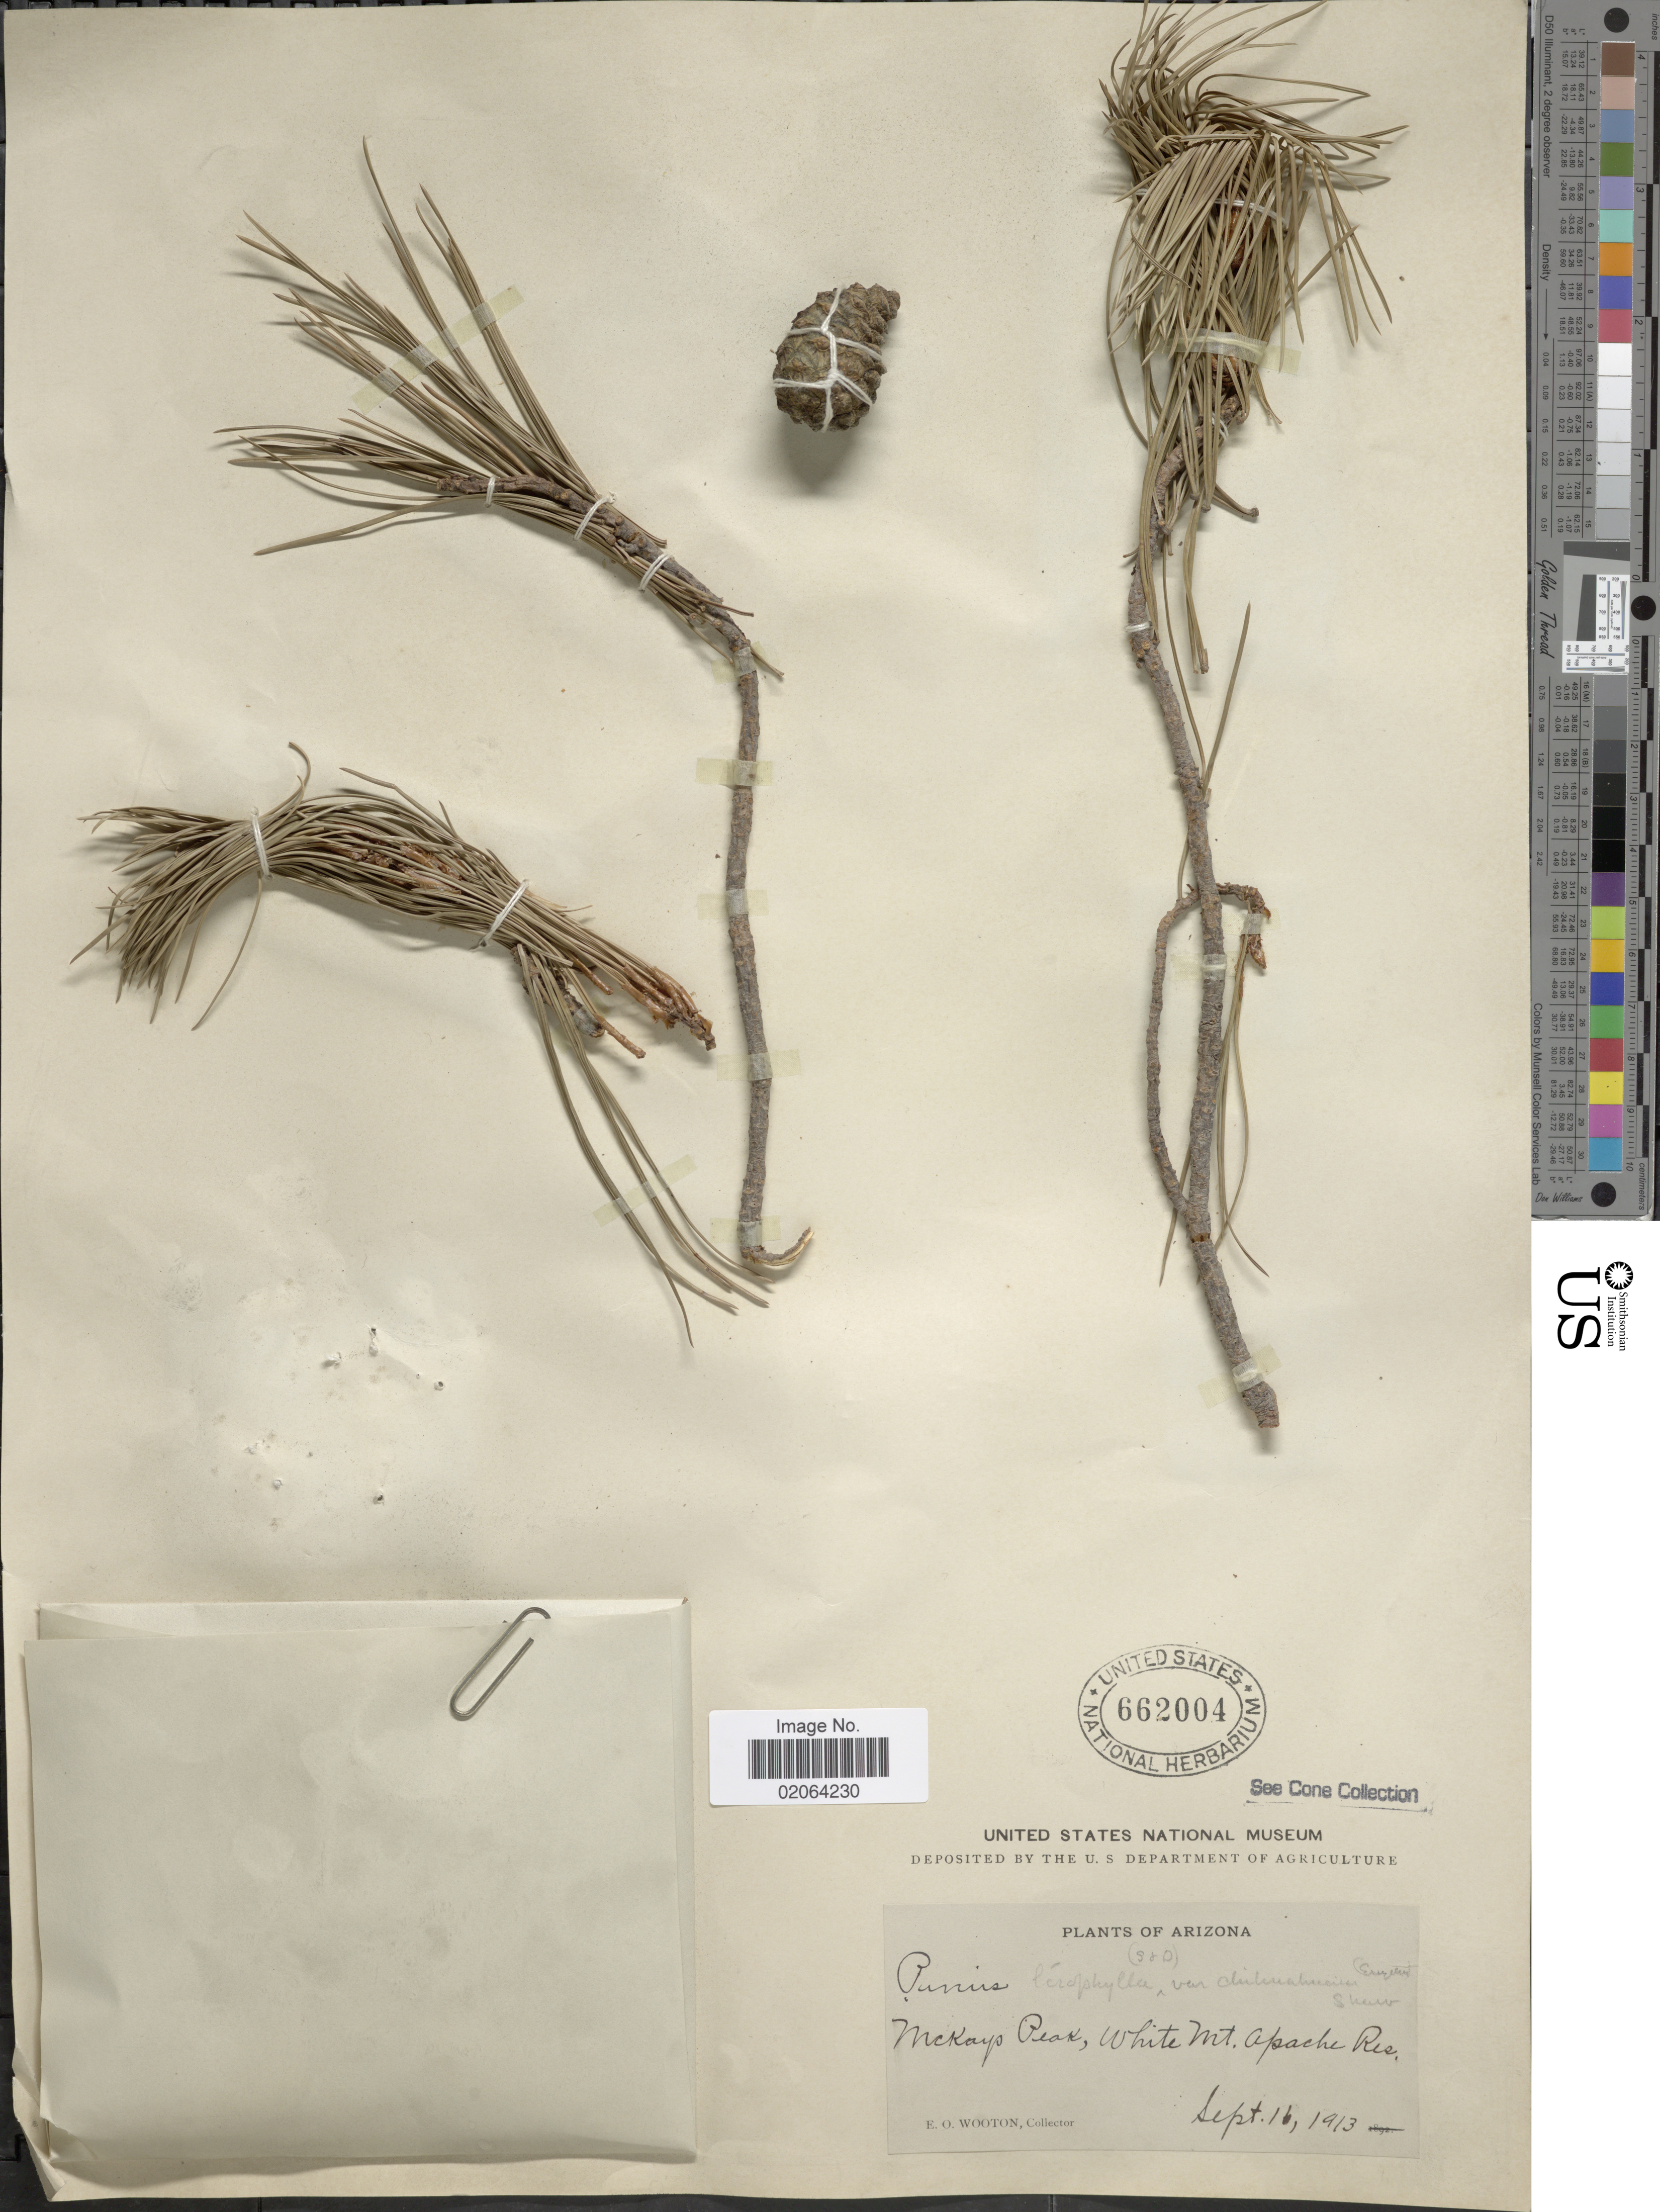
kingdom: Plantae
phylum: Tracheophyta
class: Pinopsida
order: Pinales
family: Pinaceae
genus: Pinus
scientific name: Pinus leiophylla var. chihuahuana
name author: (Engelm.) Shaw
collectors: E. O. Wooton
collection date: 1913-09-16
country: United States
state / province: Arizona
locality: Arizona. McKays Peak, White Mt. Apache Res.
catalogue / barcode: US 662004